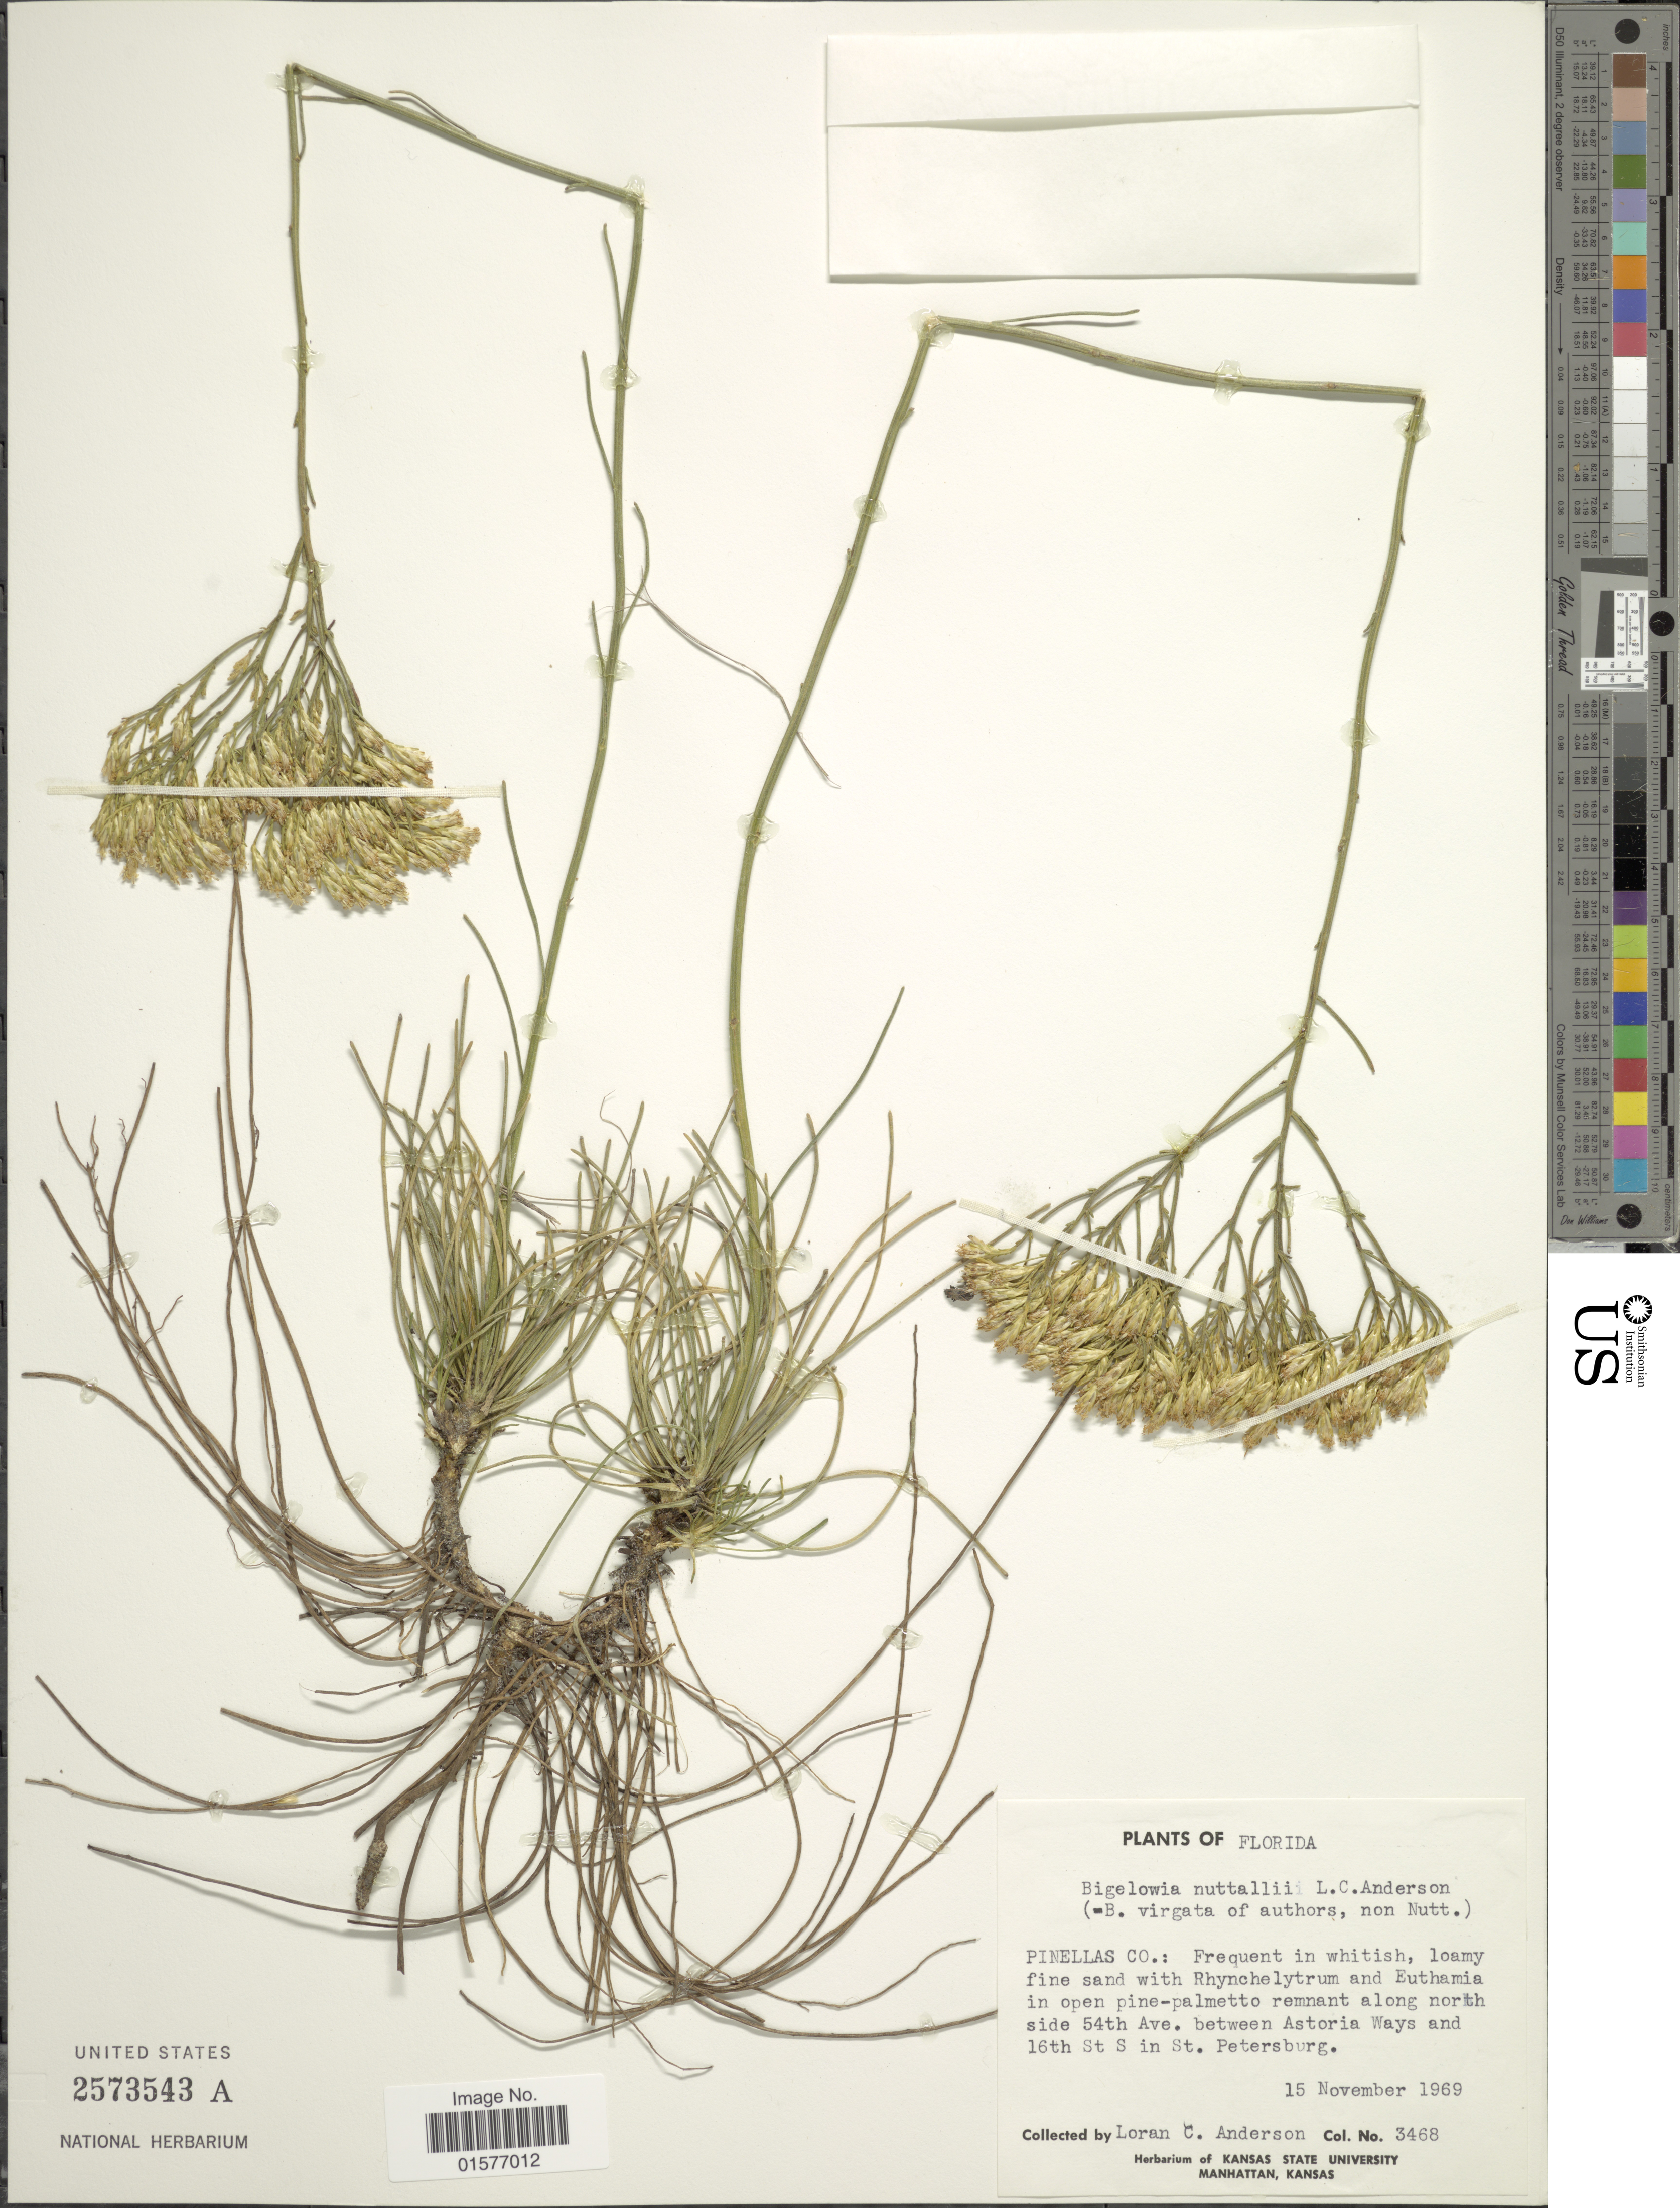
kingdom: Plantae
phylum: Tracheophyta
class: Magnoliopsida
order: Asterales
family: Asteraceae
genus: Bigelowia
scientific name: Bigelowia nuttallii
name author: L.C. Anderson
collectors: L. C. Anderson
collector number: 3468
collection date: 1969-11-15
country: United States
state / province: Florida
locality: Pinellas Co.: Frequent in whitish, loamy fine sand with Rhynchelytrum and Euthamia in open-pine-palmetto remnant along north side 54th Ave. between Astoria Ways and 16th St S in St. Petersburg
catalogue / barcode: US 2573543A